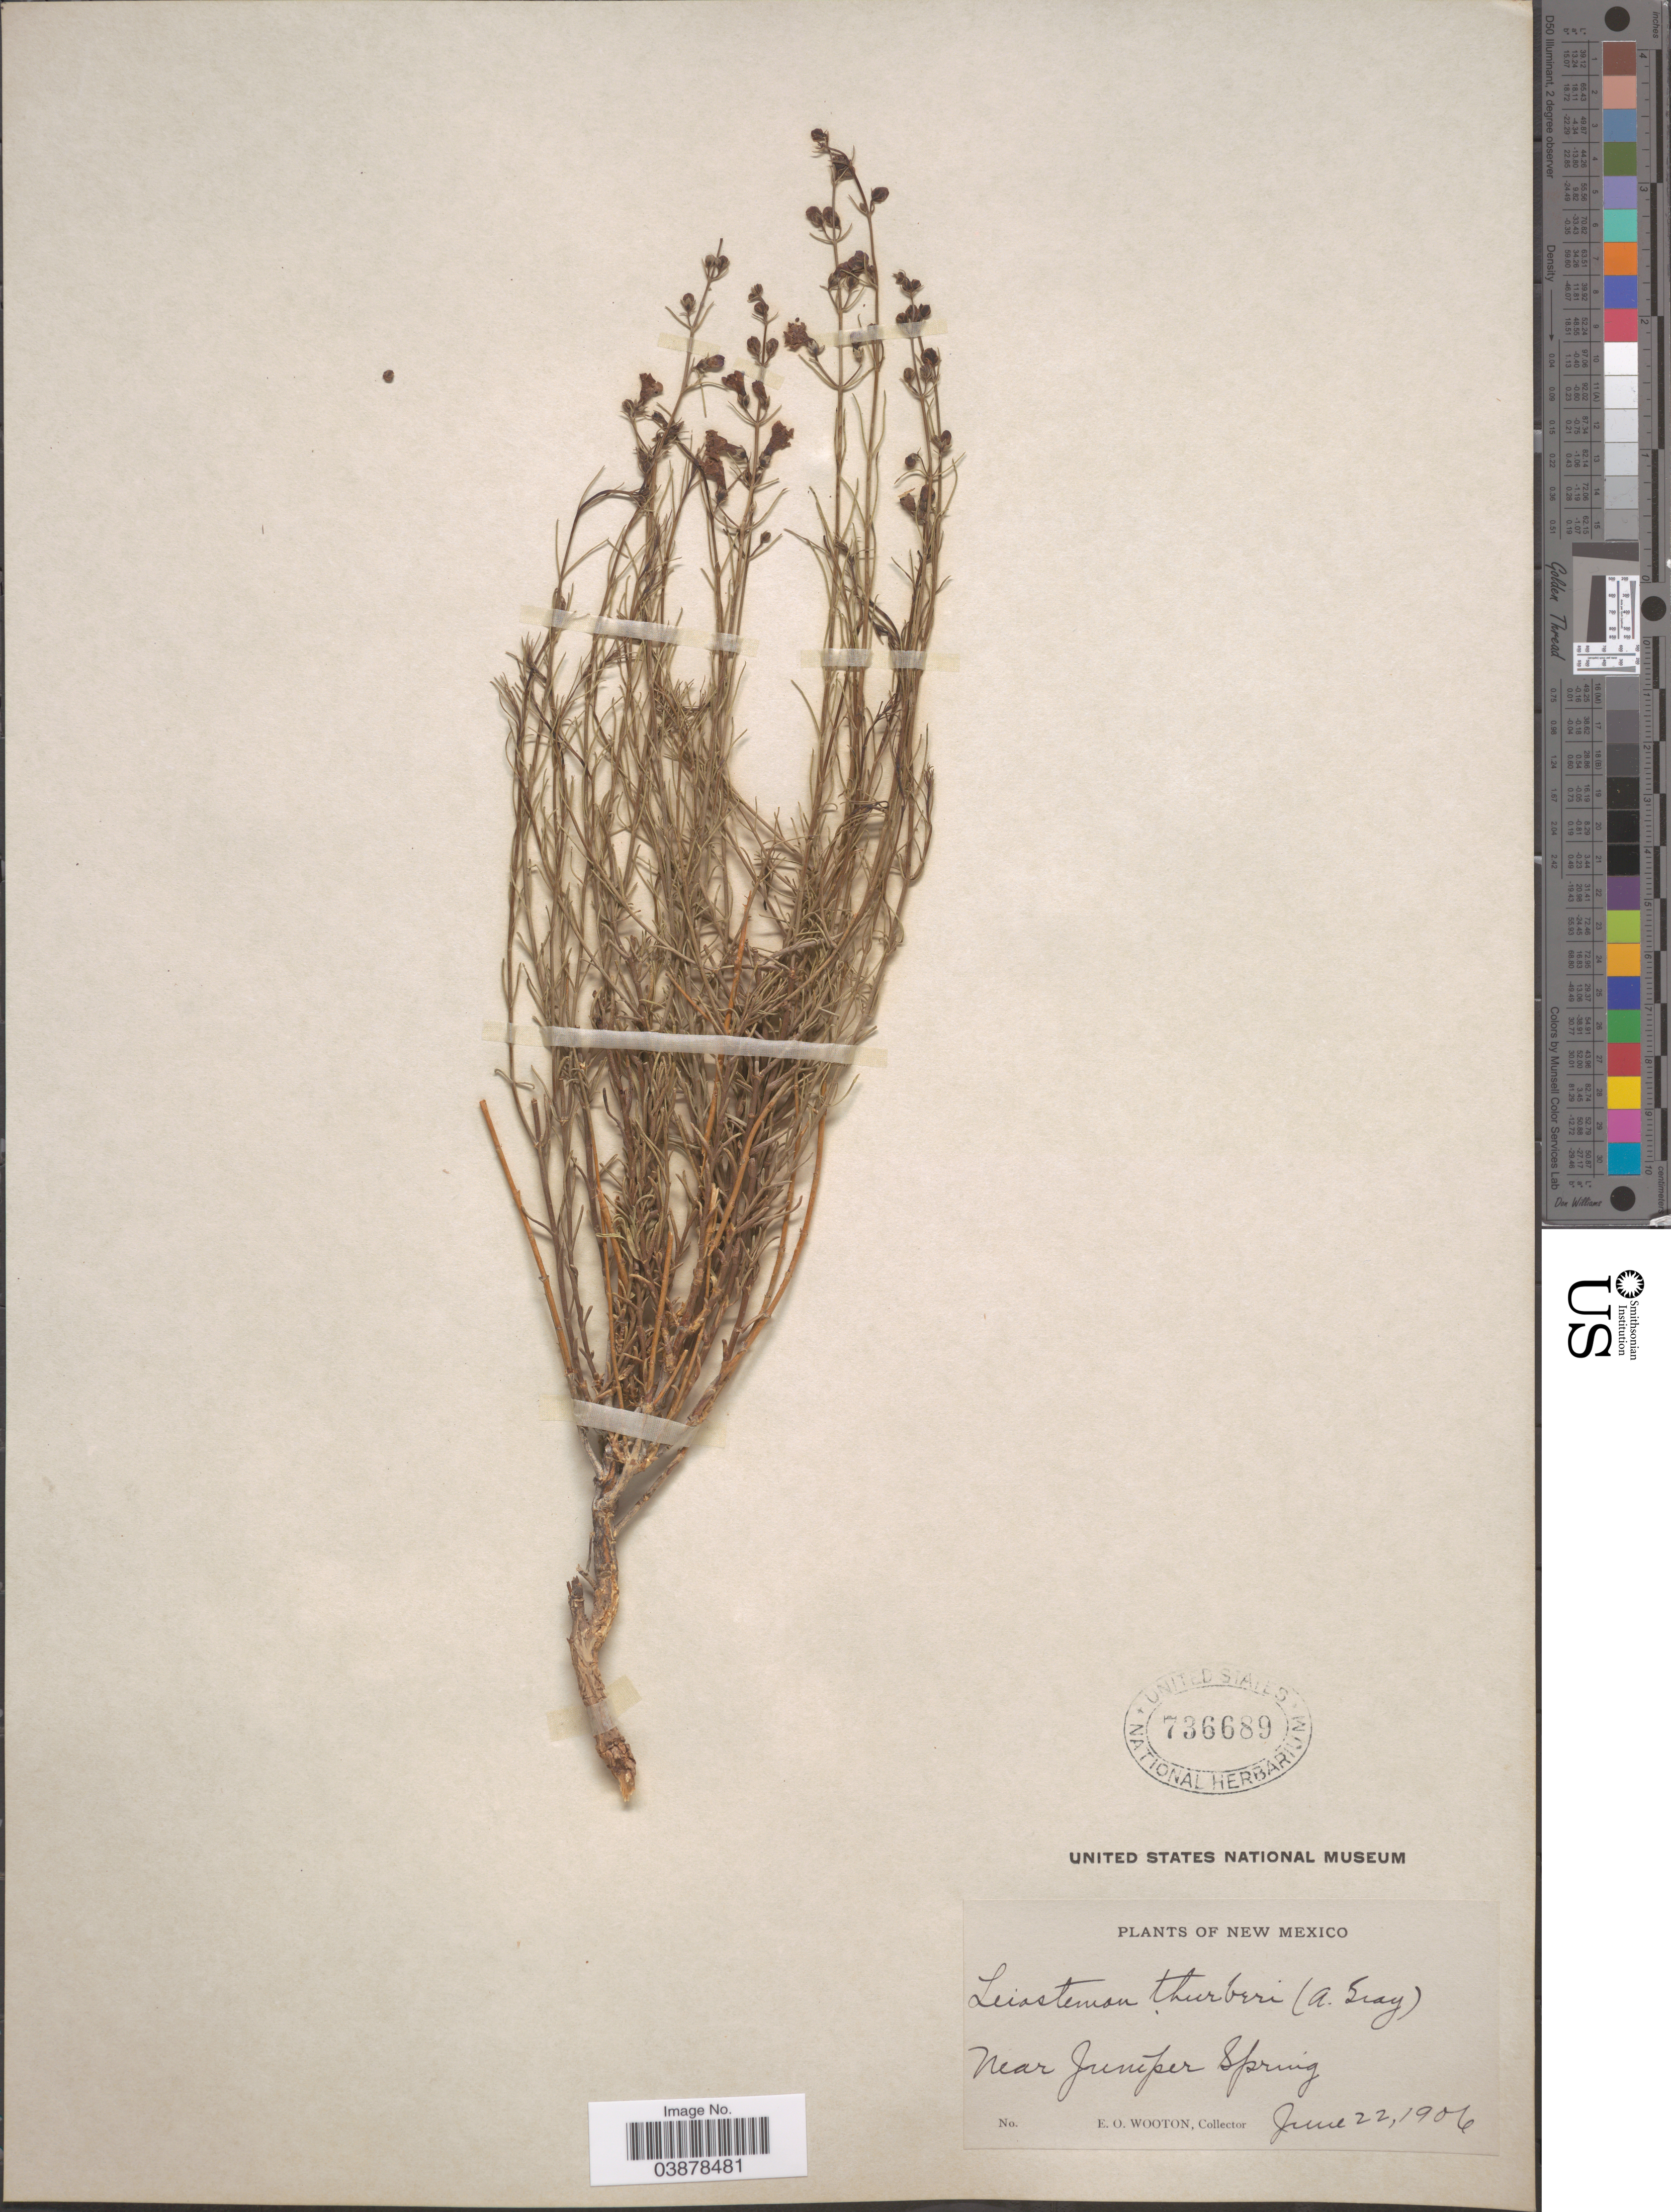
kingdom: Plantae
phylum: Tracheophyta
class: Magnoliopsida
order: Lamiales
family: Plantaginaceae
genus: Penstemon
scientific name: Penstemon thurberi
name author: Torr.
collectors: E. O. Wooton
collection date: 1906-06-22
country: United States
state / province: New Mexico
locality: Near Juniper Spring.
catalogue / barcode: US 736689